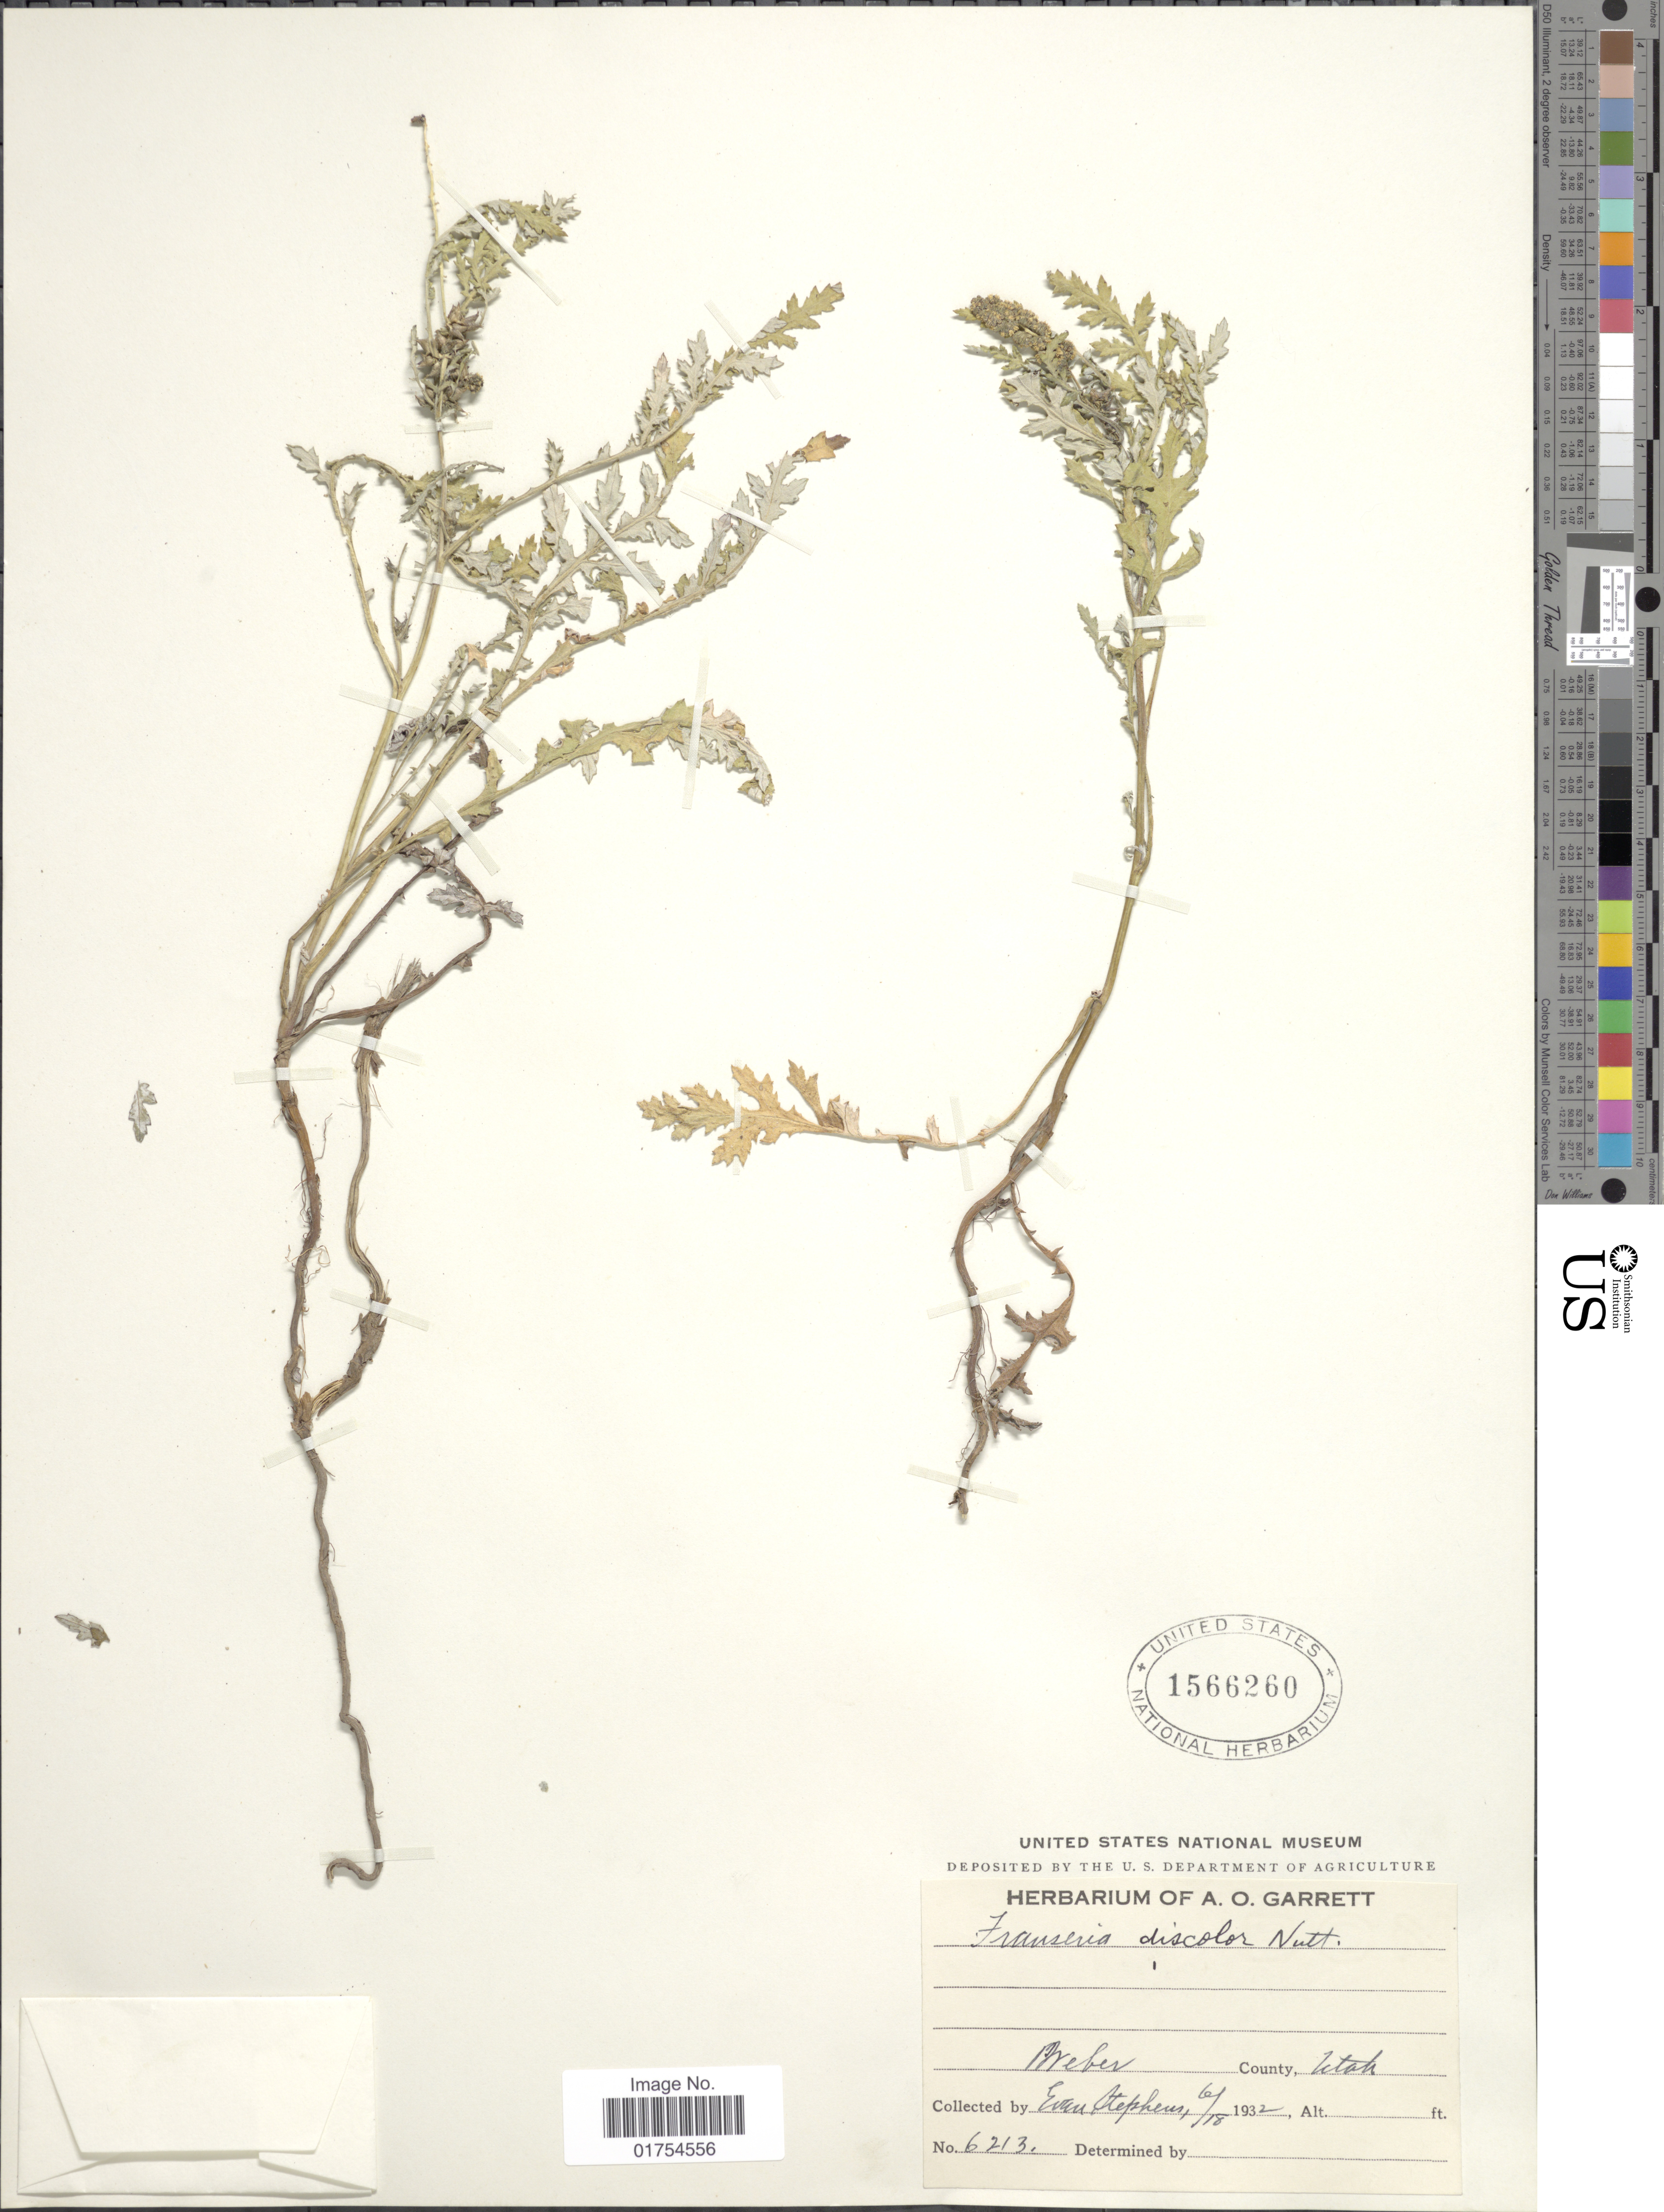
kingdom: Plantae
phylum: Tracheophyta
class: Magnoliopsida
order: Asterales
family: Asteraceae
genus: Franseria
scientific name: Franseria discolor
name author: Nutt.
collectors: E. Stephens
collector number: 6213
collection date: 1932-06-18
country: United States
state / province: Utah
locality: Weber County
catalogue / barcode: US 1566260